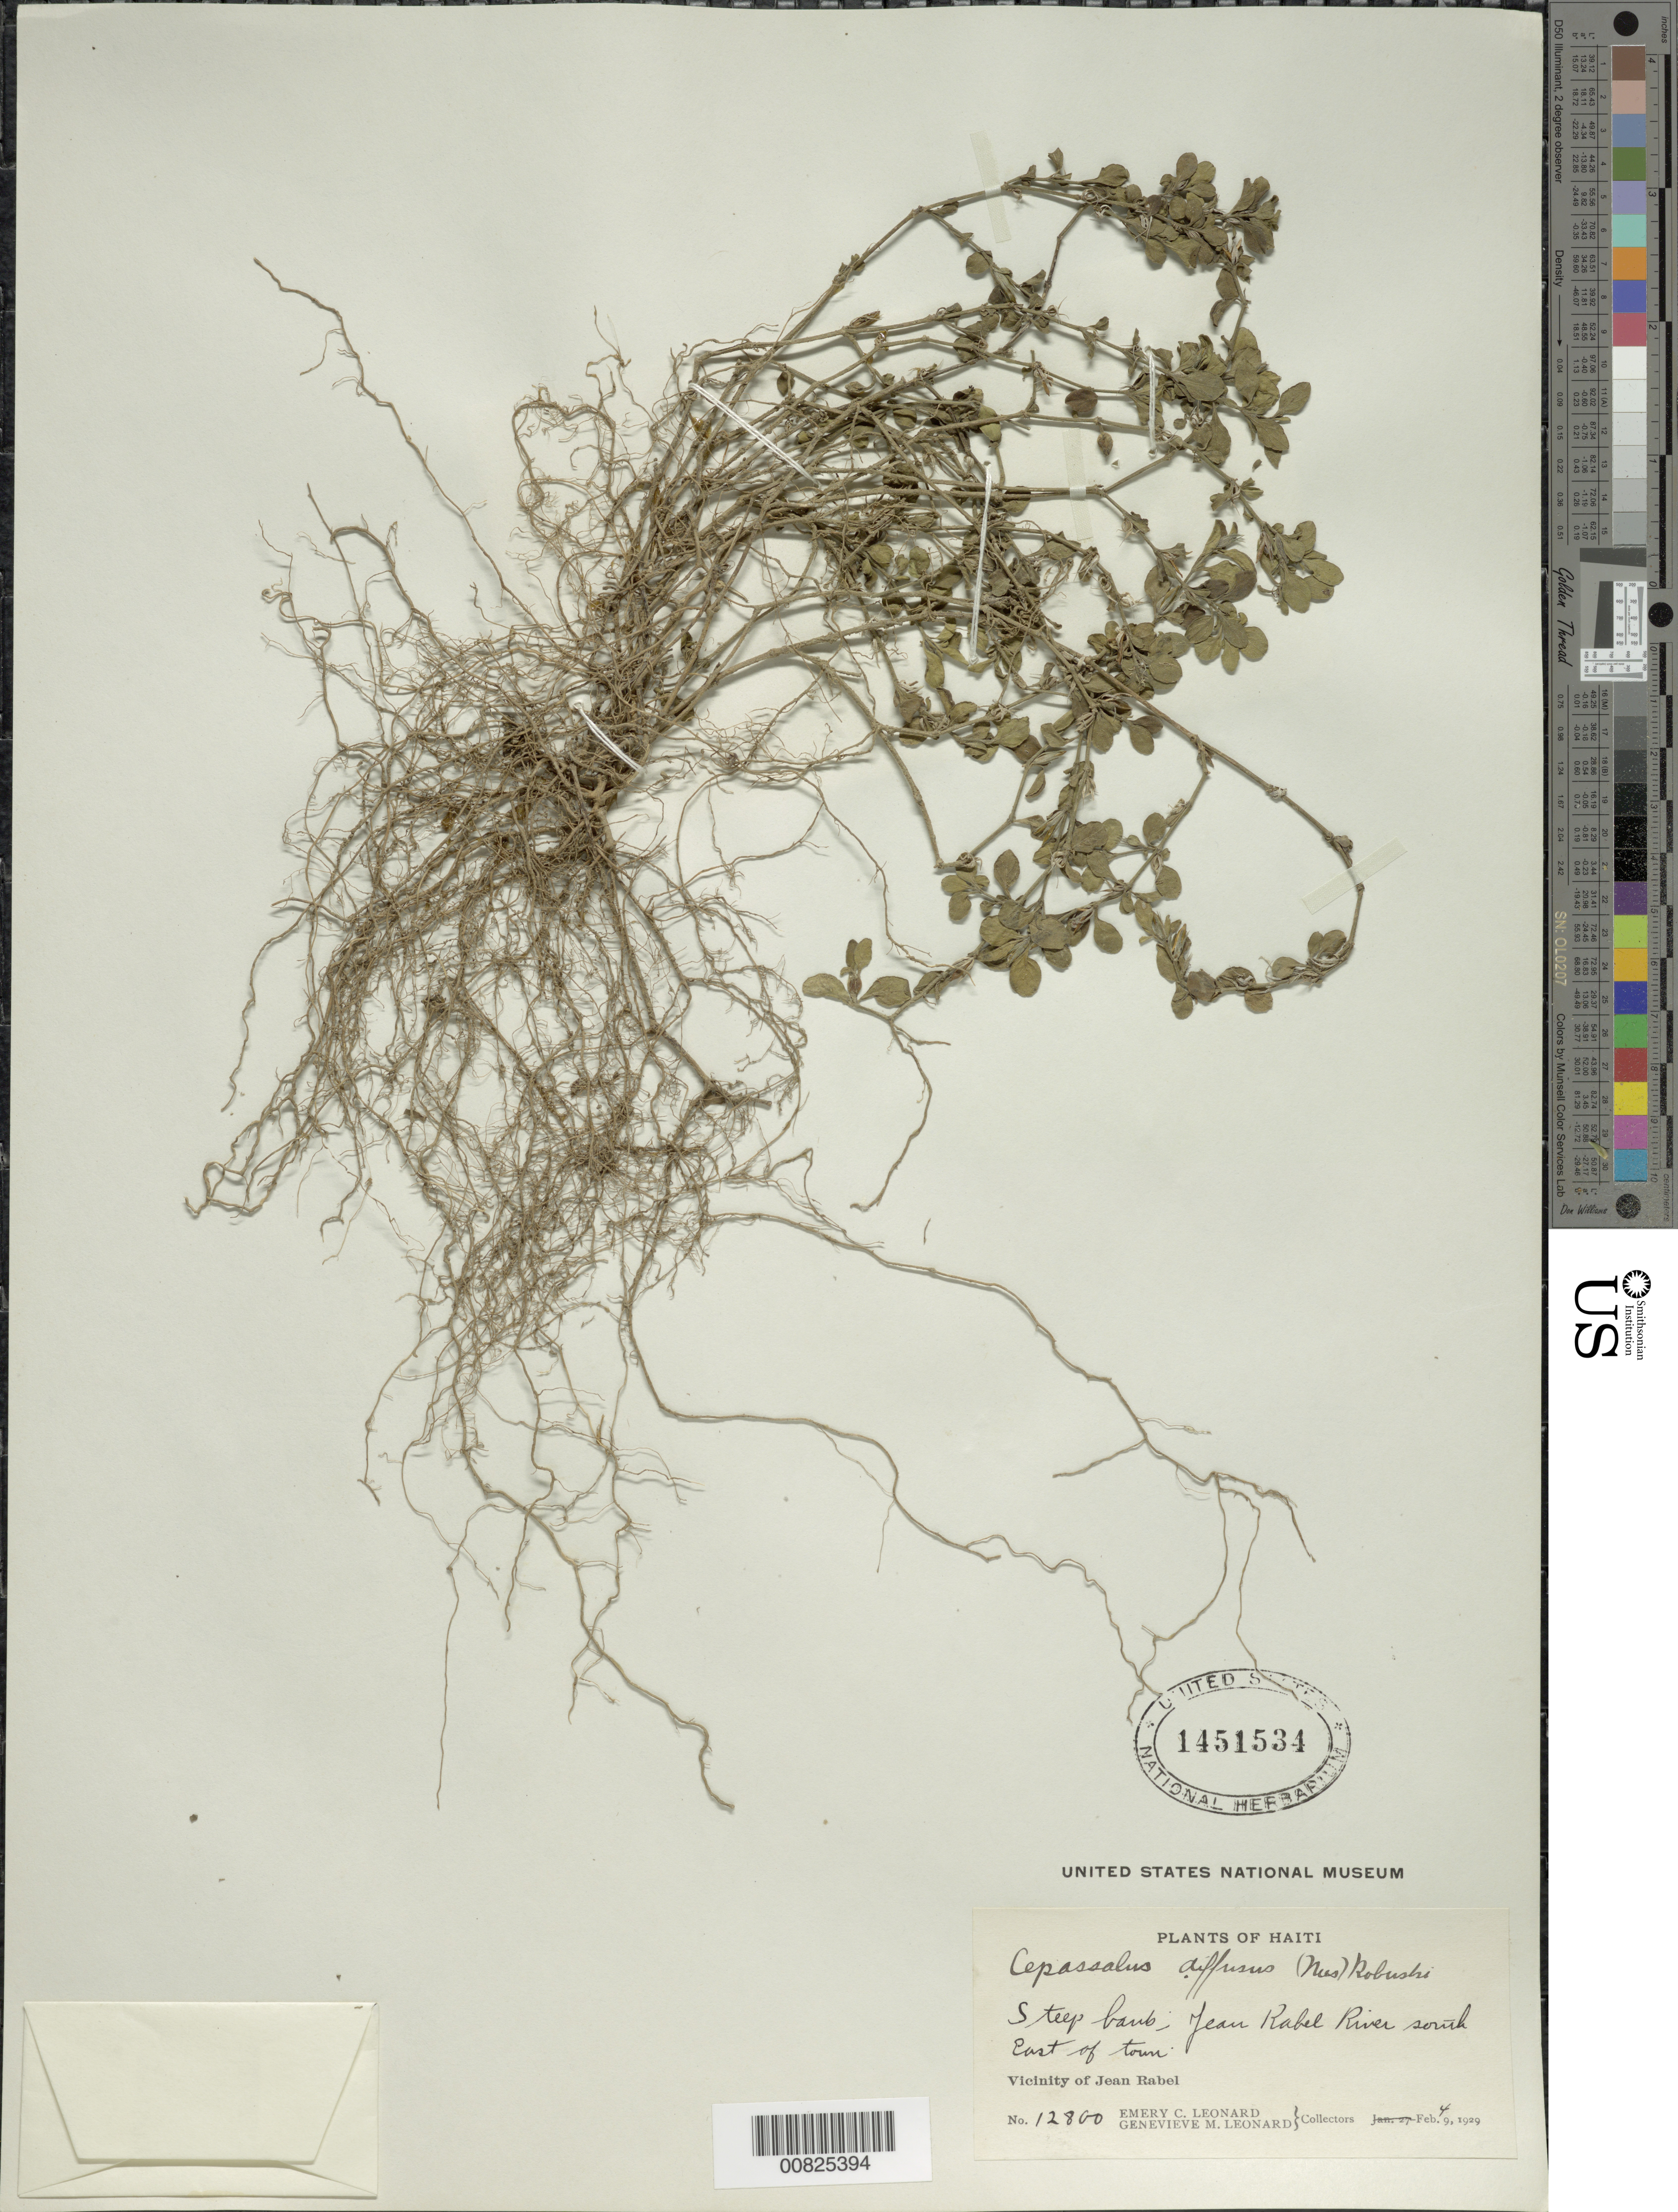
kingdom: Plantae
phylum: Tracheophyta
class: Magnoliopsida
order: Lamiales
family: Acanthaceae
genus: Apassalus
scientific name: Apassalus diffusus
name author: (Nees) Kobuski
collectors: E. C. Leonard & G. M. Leonard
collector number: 12800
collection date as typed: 04 Feb 1929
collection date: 1929-02-04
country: Haiti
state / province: Nord-Ouest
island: Hispaniola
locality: Vicinity of Jean Rabel, Jean Rabel River, SE of town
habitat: Steep bank of river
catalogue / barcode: US 1451534